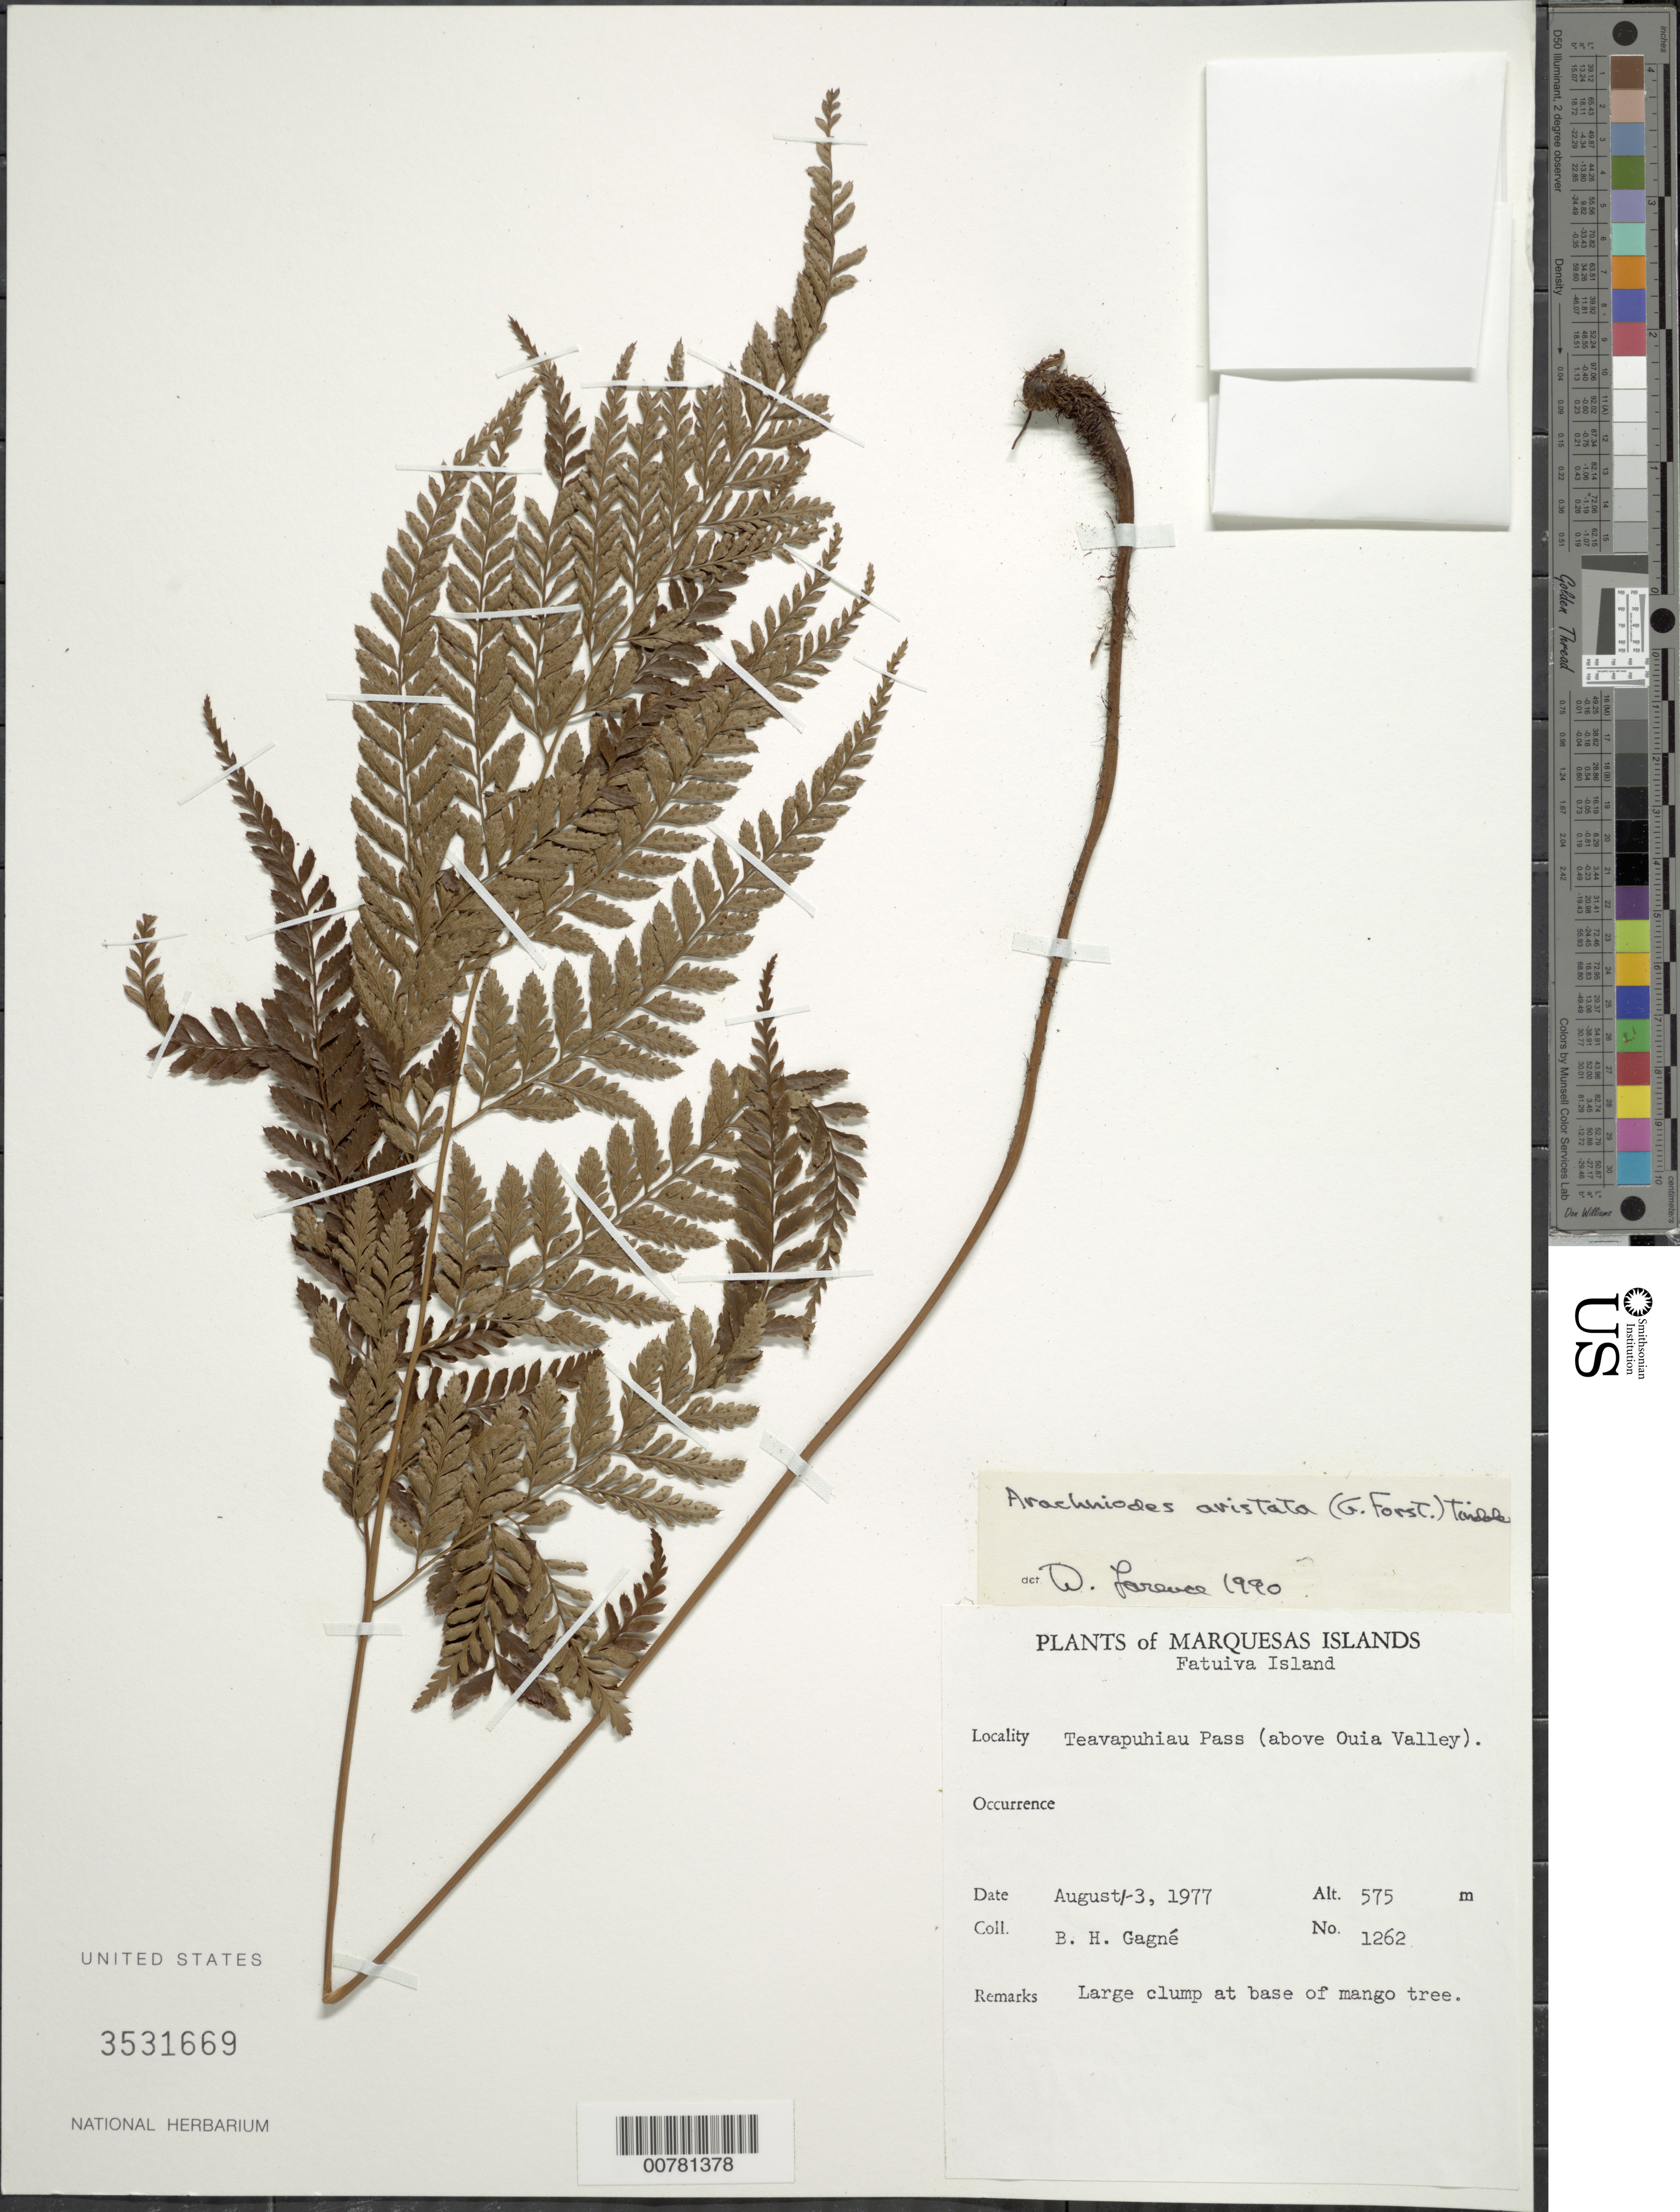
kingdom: Plantae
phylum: Tracheophyta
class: Polypodiopsida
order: Polypodiales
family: Dryopteridaceae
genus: Arachniodes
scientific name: Arachniodes aristata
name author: (G. Forst.) Tindale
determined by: Lorence, David H., (PTBG), National Tropical Botanical Garden (UNITED STATES)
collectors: B. H. Gagné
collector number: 1262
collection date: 1977-08-01/1977-08-03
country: French Polynesia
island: Fatu Hiva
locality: Teavapuhiau Pass (above Ouia Valley)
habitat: Large clump at base of mango tree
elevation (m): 575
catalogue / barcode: US 3531669